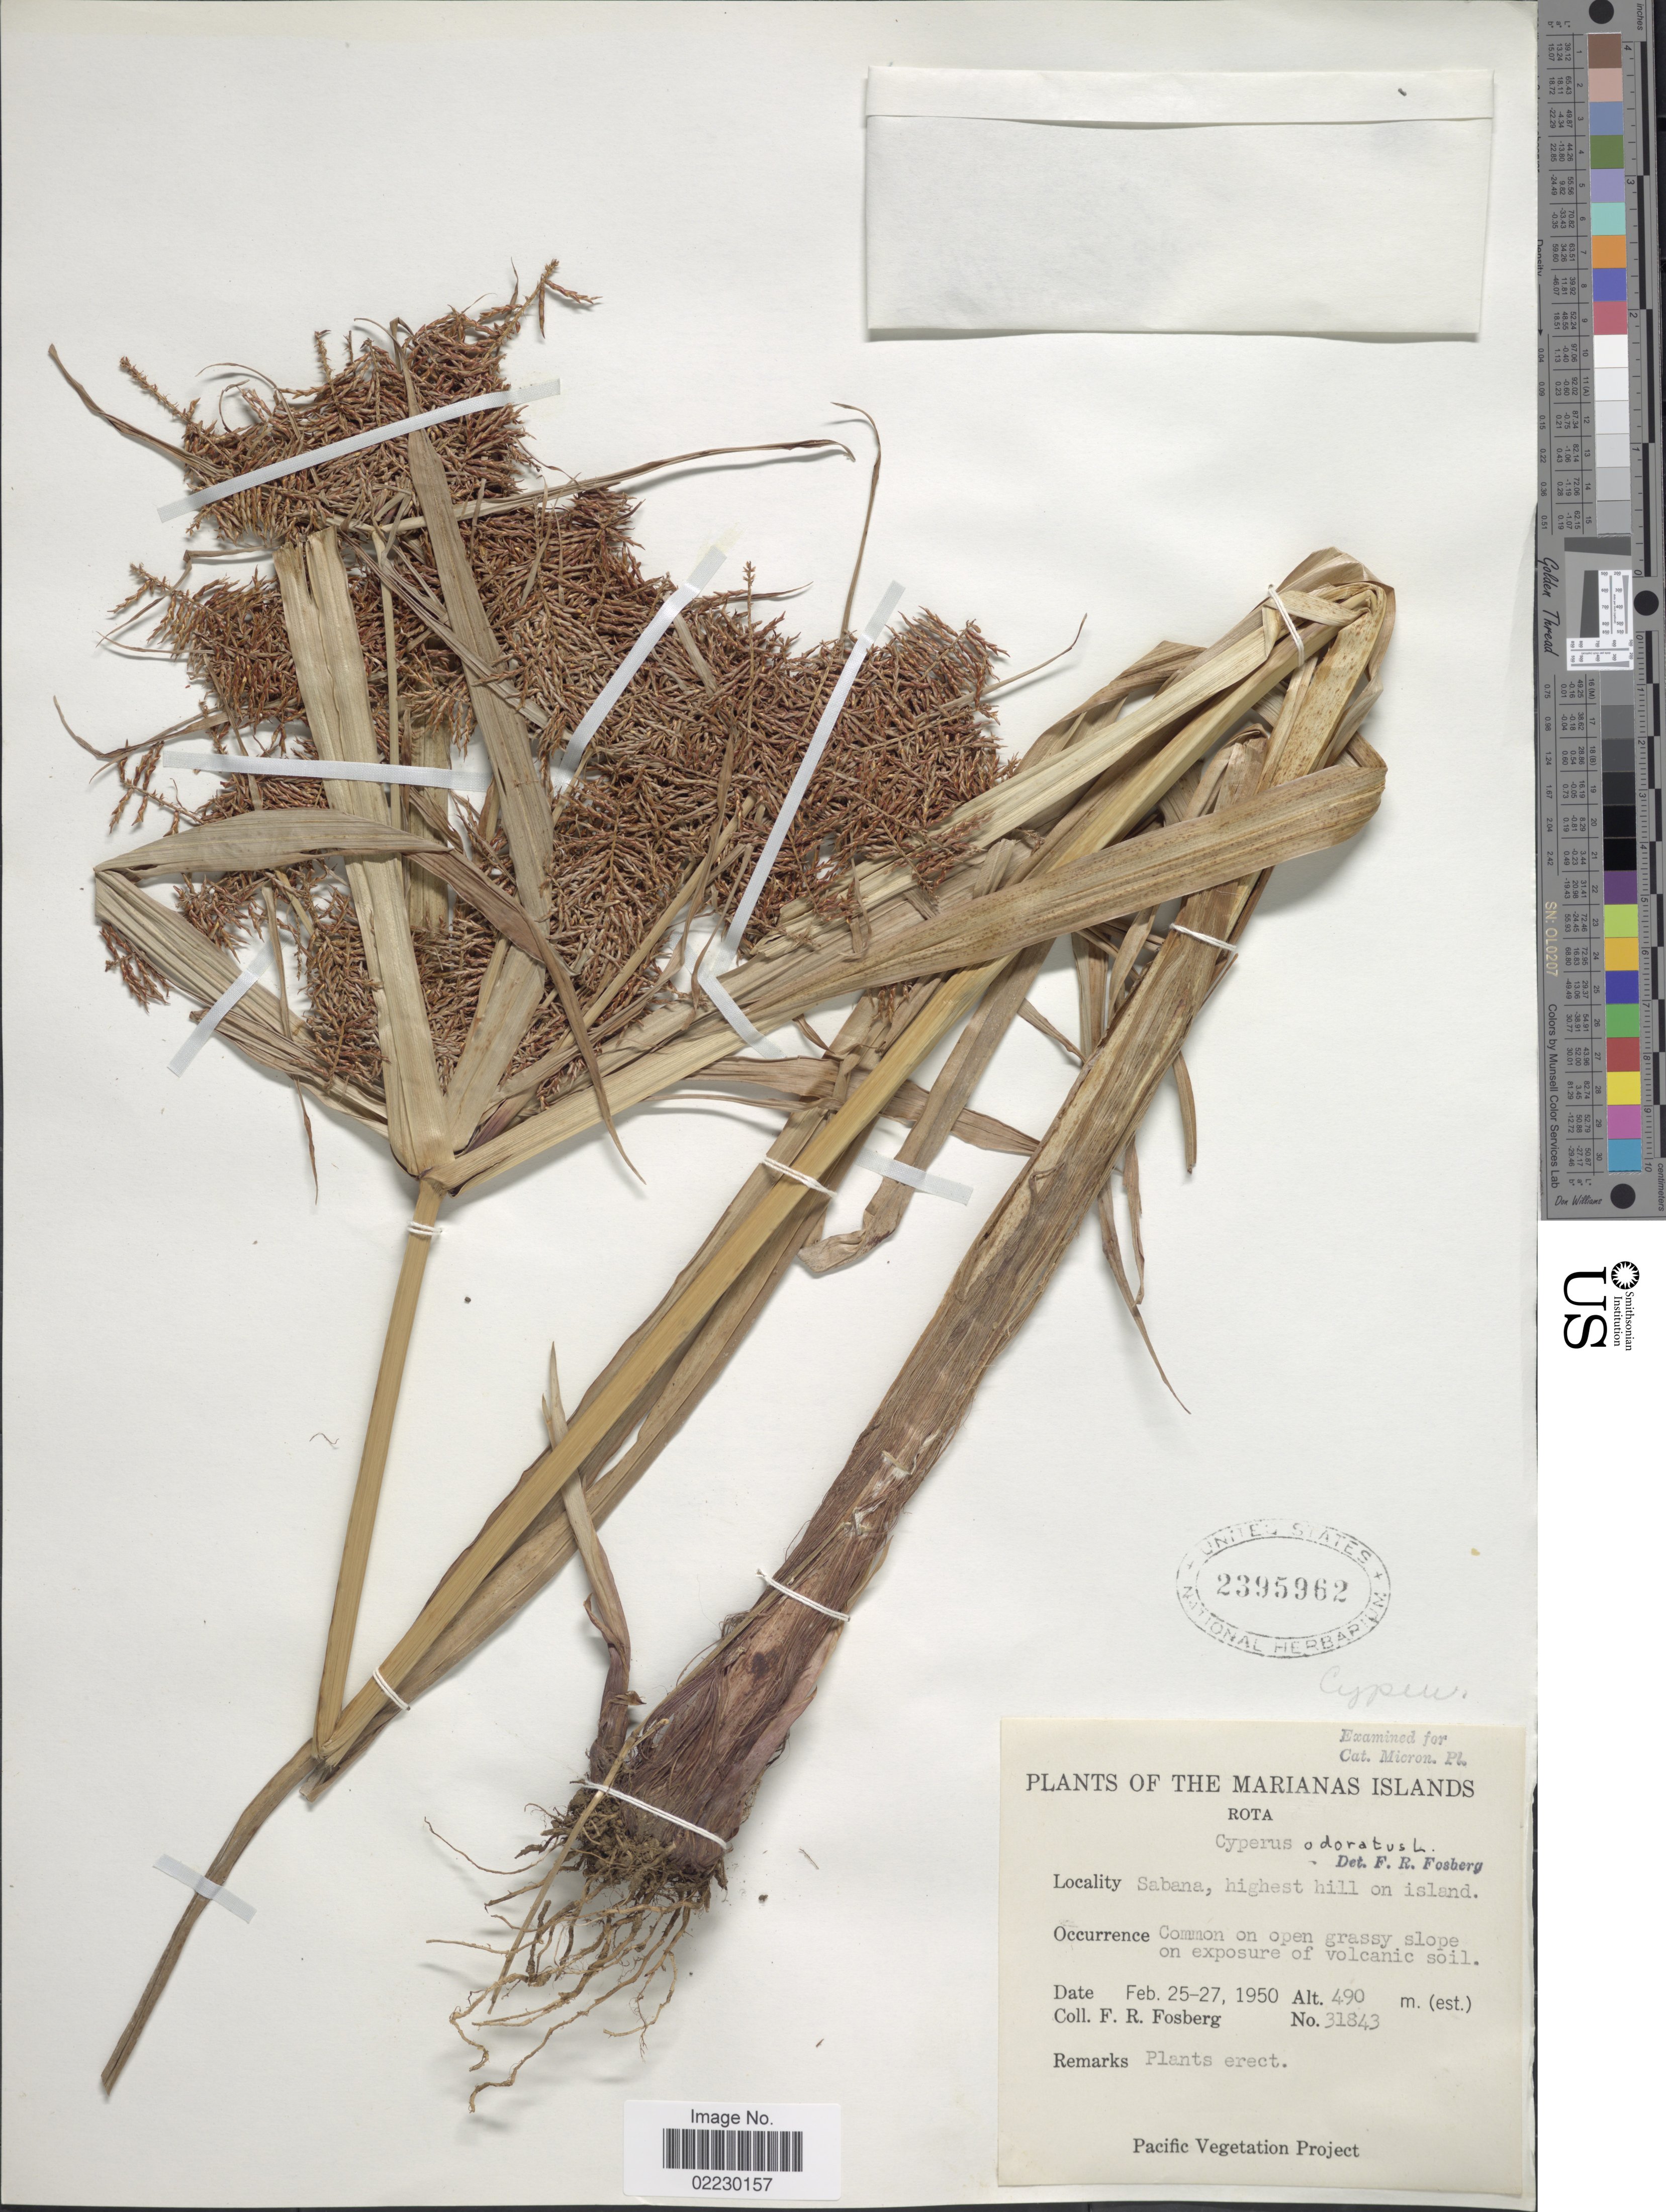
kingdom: Plantae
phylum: Tracheophyta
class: Liliopsida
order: Poales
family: Cyperaceae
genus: Cyperus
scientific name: Cyperus odoratus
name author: L.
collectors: F. R. Fosberg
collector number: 31843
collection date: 1950-02-25/1950-02-27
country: Northern Mariana Islands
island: Rota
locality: Rota, on open grassy slope, on exposure of volcanic soil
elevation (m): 490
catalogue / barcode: US 2395962